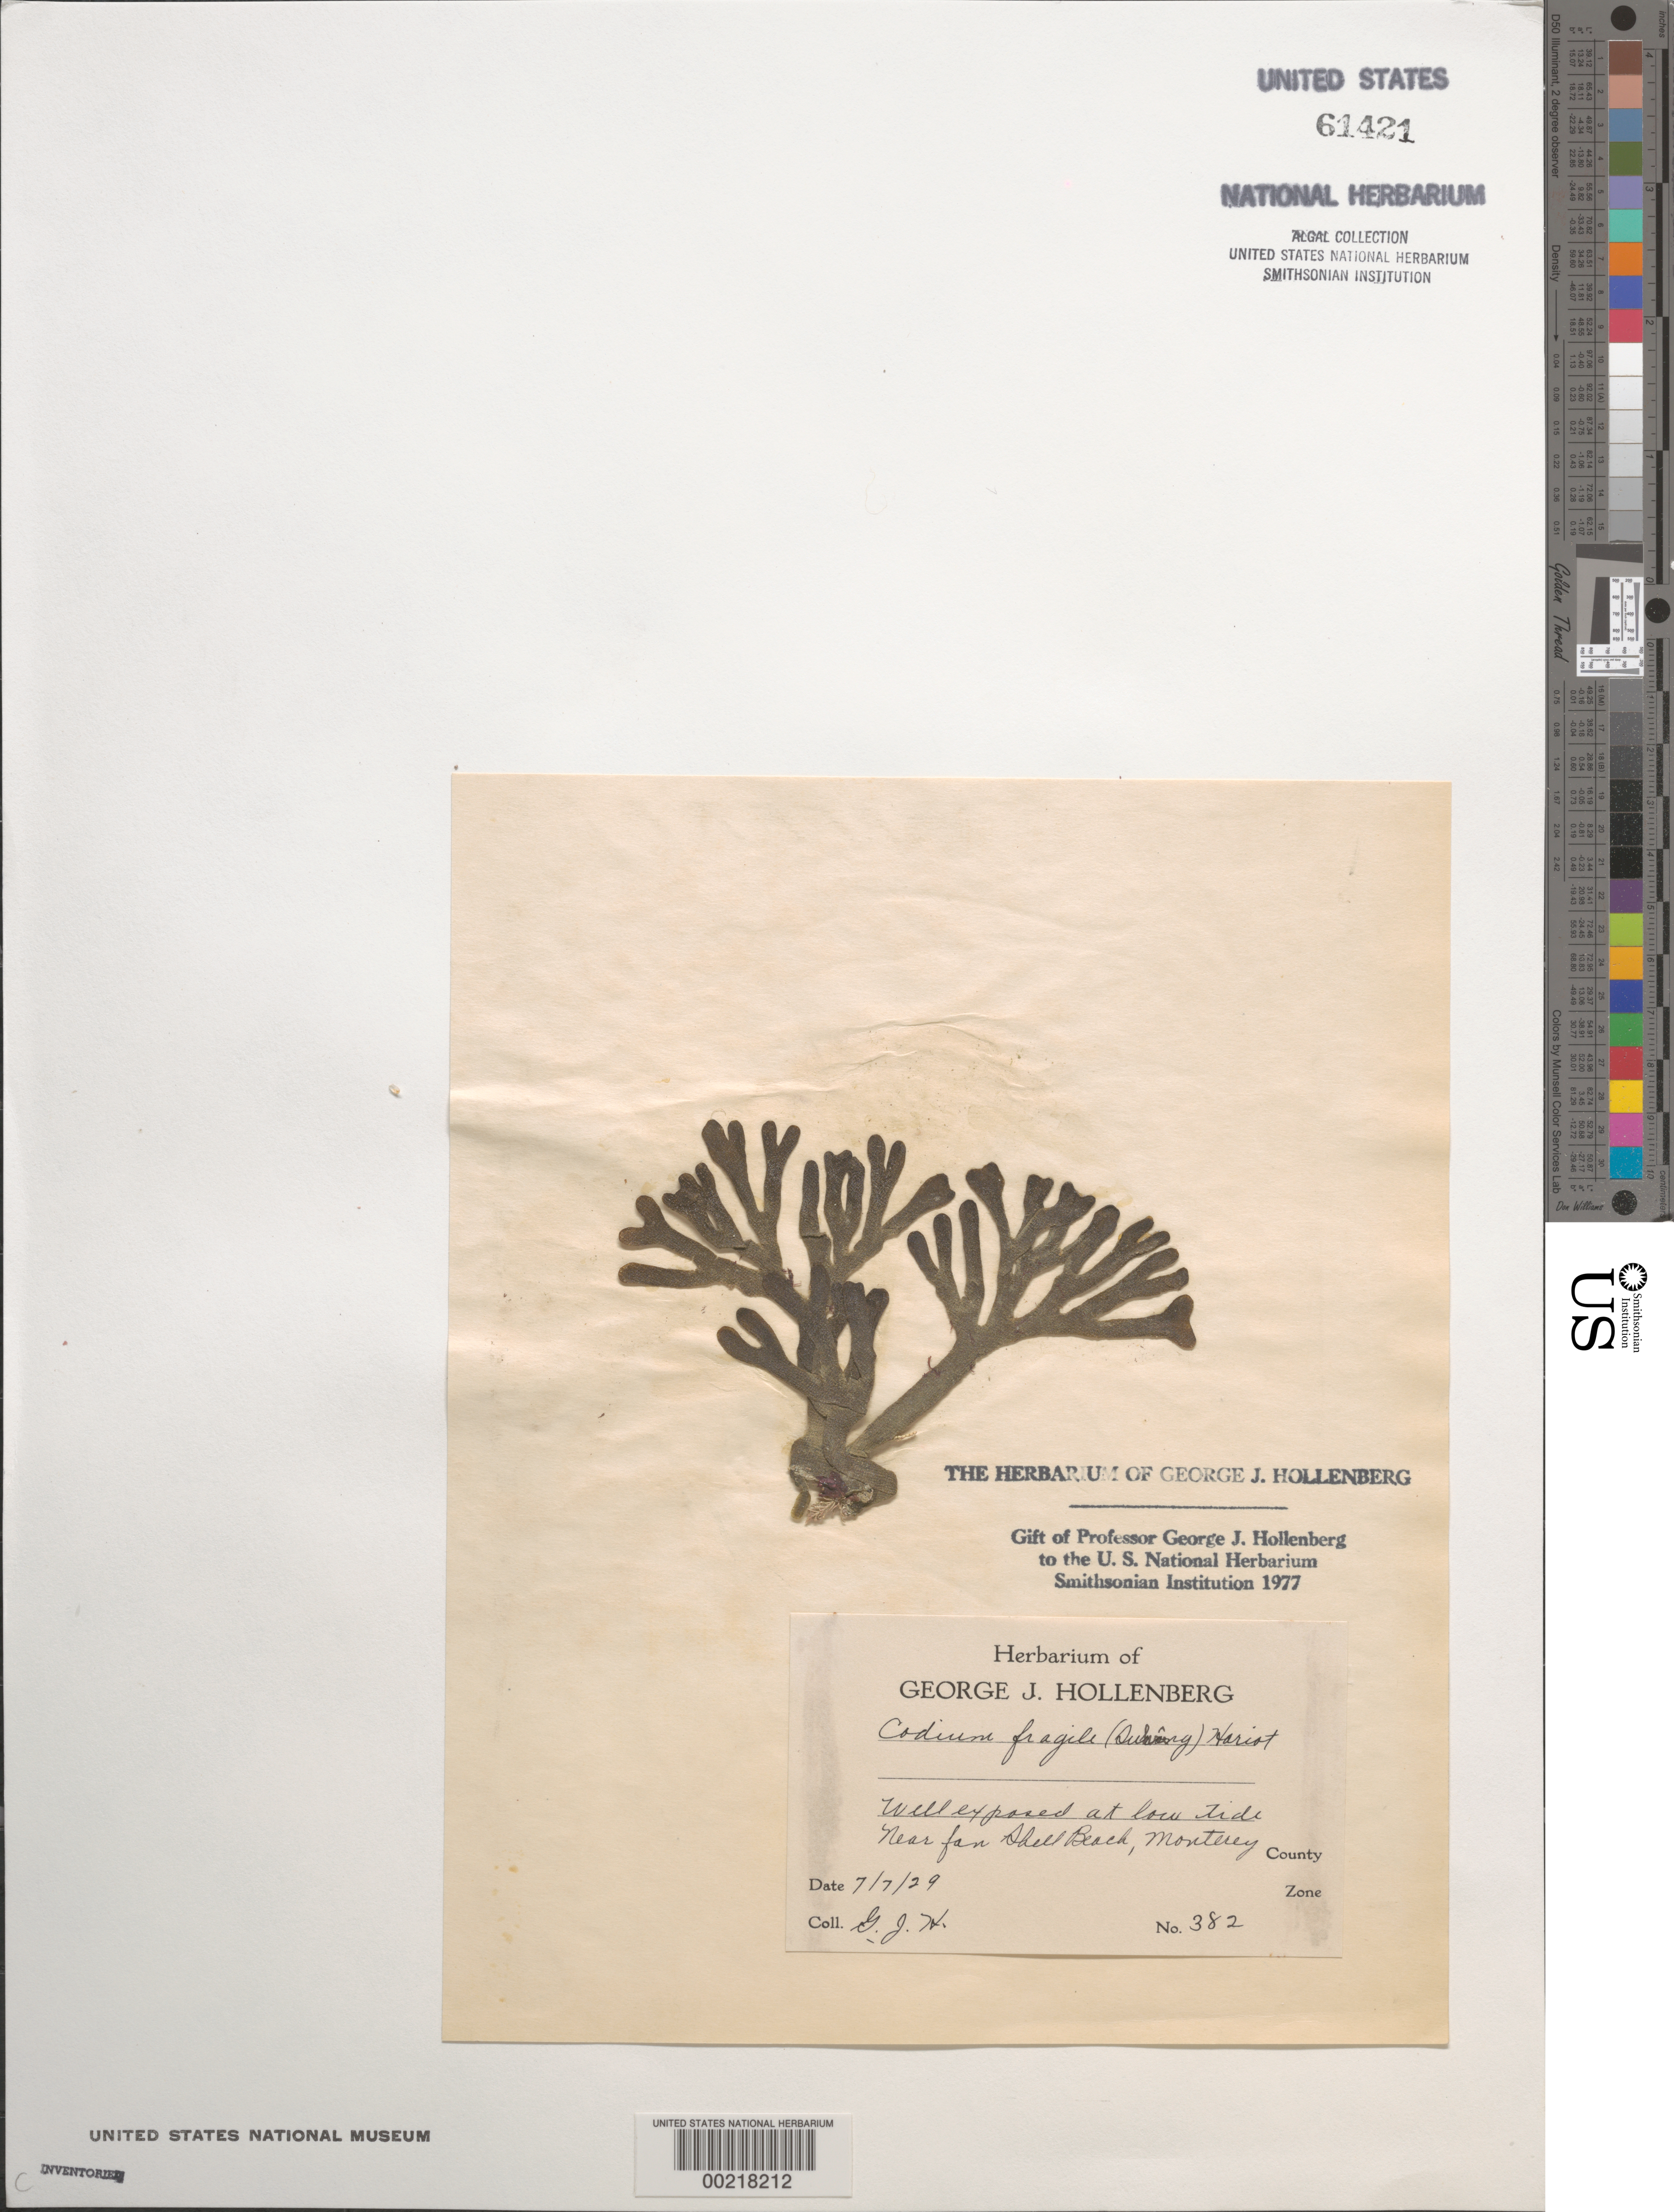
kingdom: Plantae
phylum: Chlorophyta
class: Ulvophyceae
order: Bryopsidales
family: Codiaceae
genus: Codium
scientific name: Codium fragile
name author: (Suringar) P. Hariot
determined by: Hollenberg, George J.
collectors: G. Hollenberg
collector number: GJH 382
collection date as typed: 07 Jul 1929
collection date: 1929-07-07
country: United States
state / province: California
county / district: Monterey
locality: Near Fan Shell Beach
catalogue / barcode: US 61421